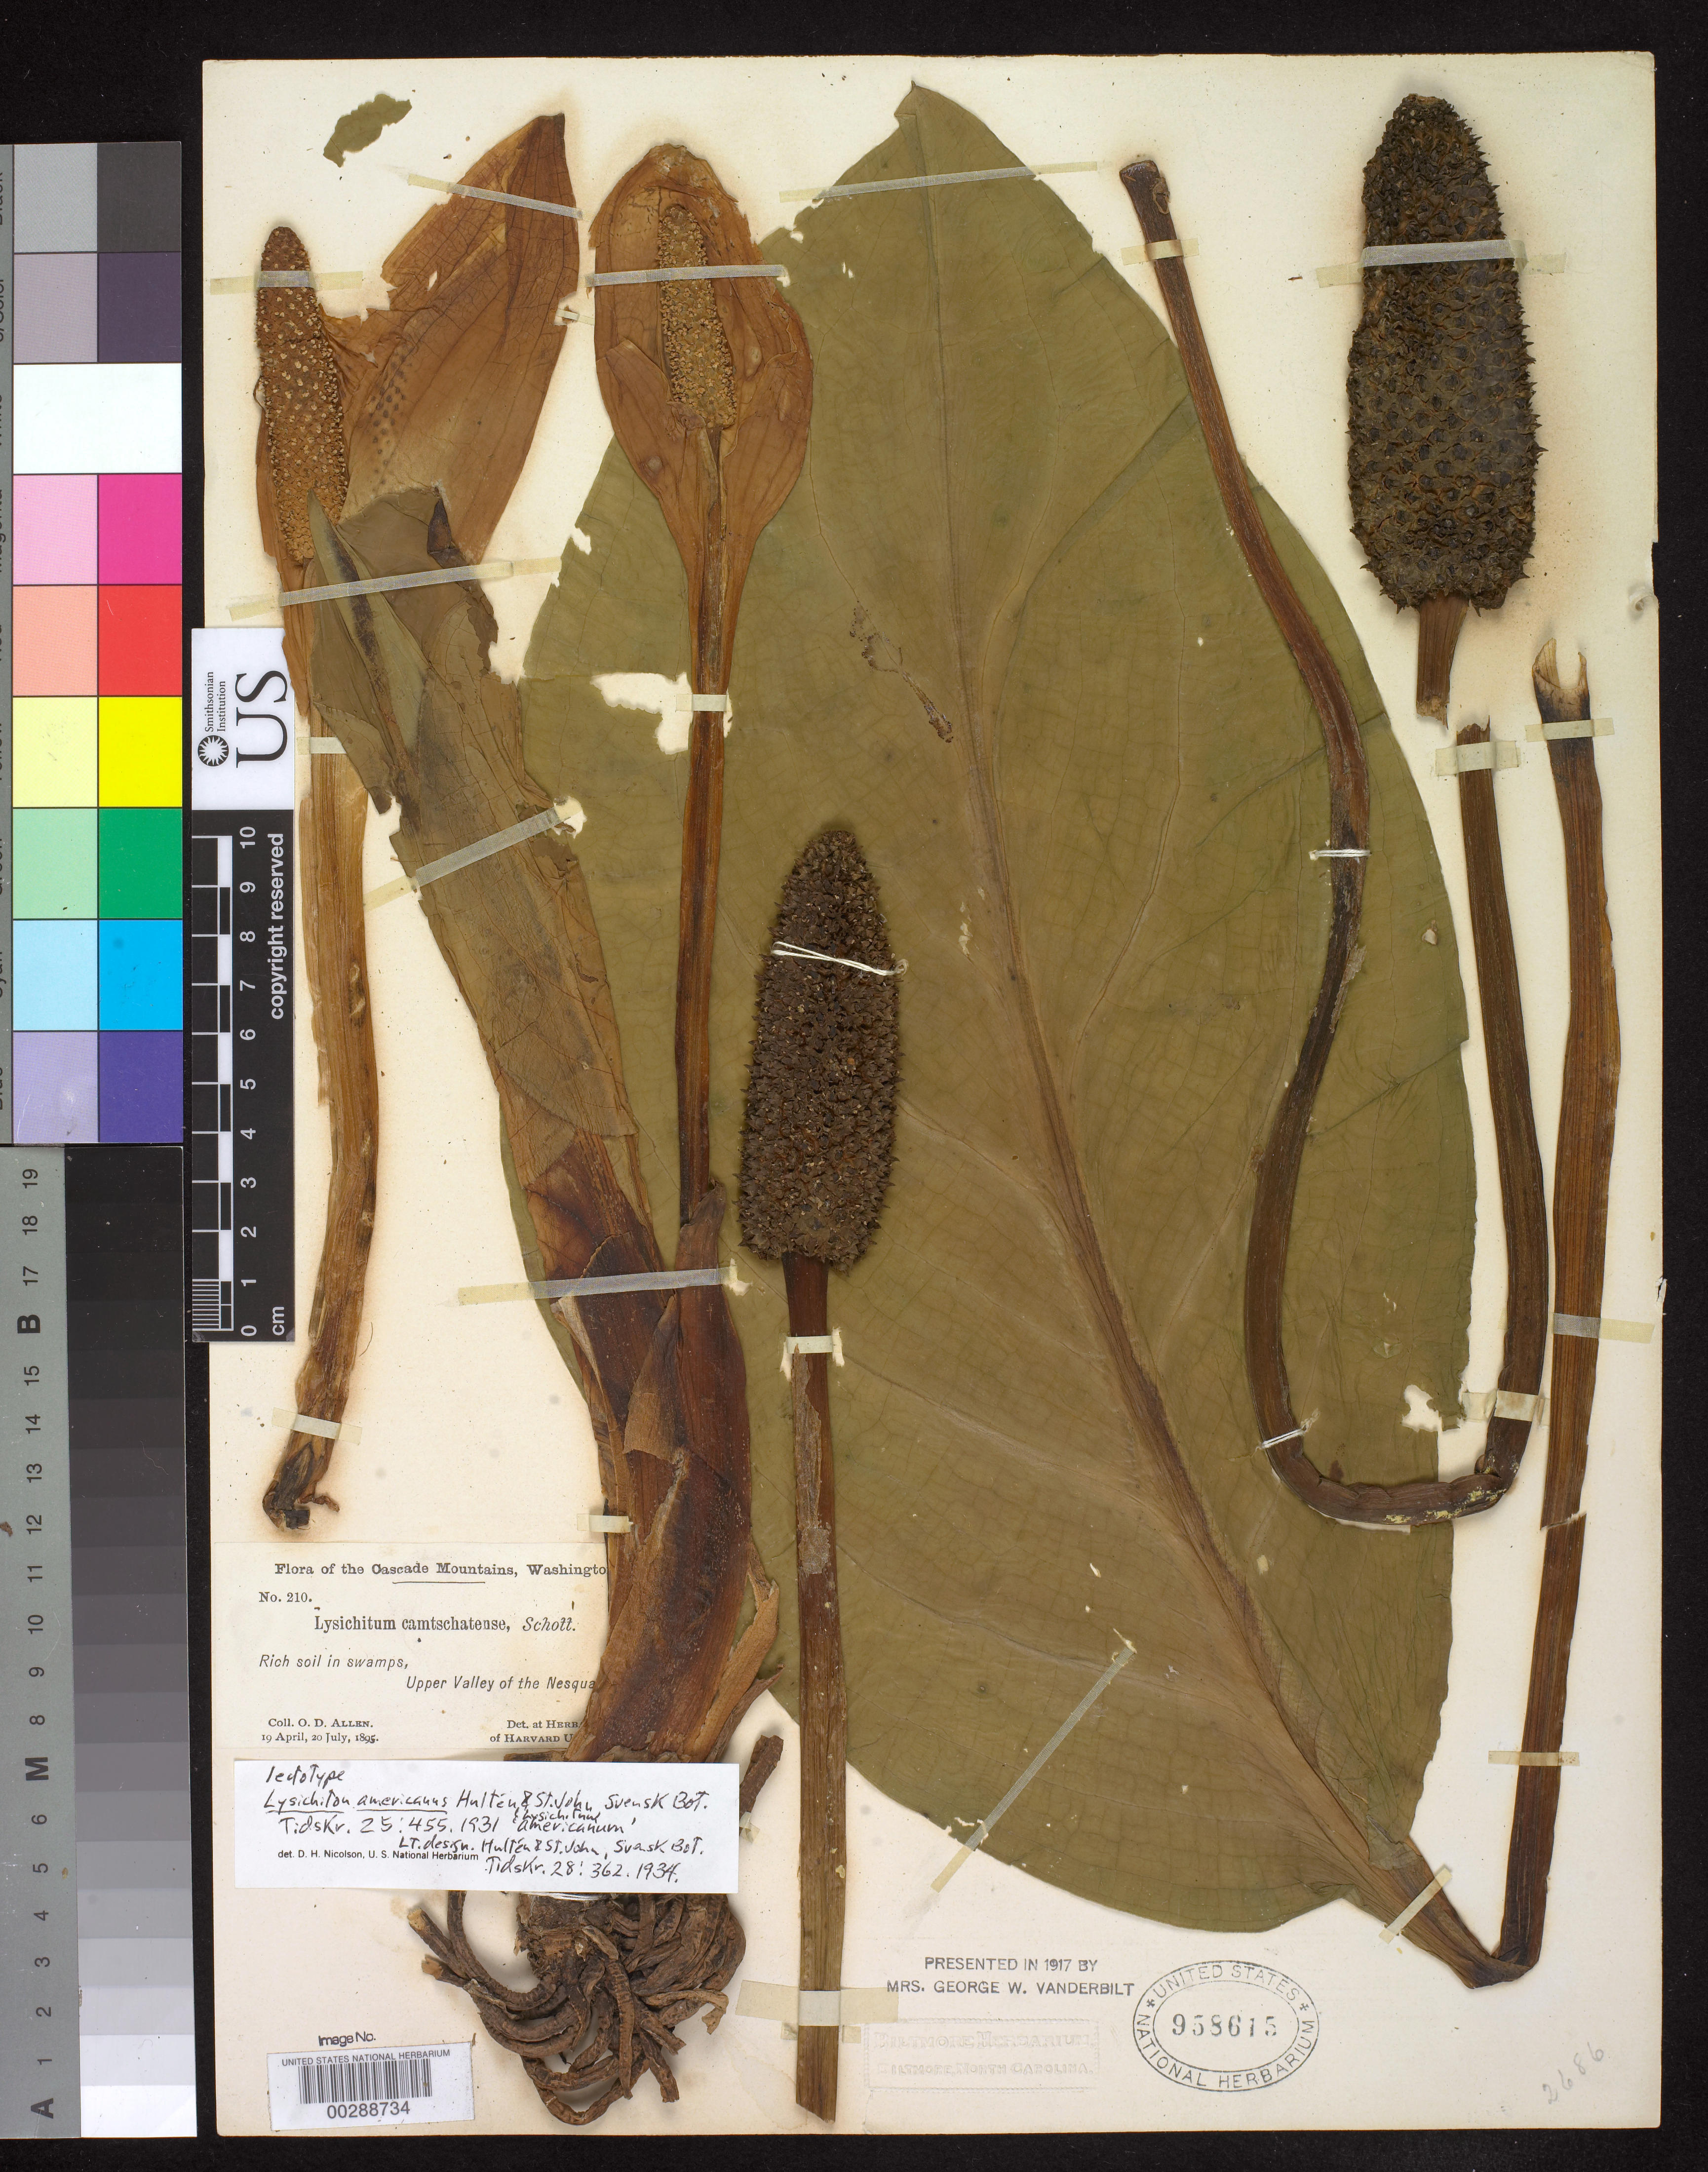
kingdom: Plantae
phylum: Tracheophyta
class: Liliopsida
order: Alismatales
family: Araceae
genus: Lysichiton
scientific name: Lysichiton americanus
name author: Hultén & H. St. John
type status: Lectotype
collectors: O. D. Allen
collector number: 210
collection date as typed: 19 Apr 1895 to 20 Jul 1895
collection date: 1895-04-19/1895-07-20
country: United States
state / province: Washington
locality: Cascade Mountains, upper valley of Nesqually.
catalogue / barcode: US 958615